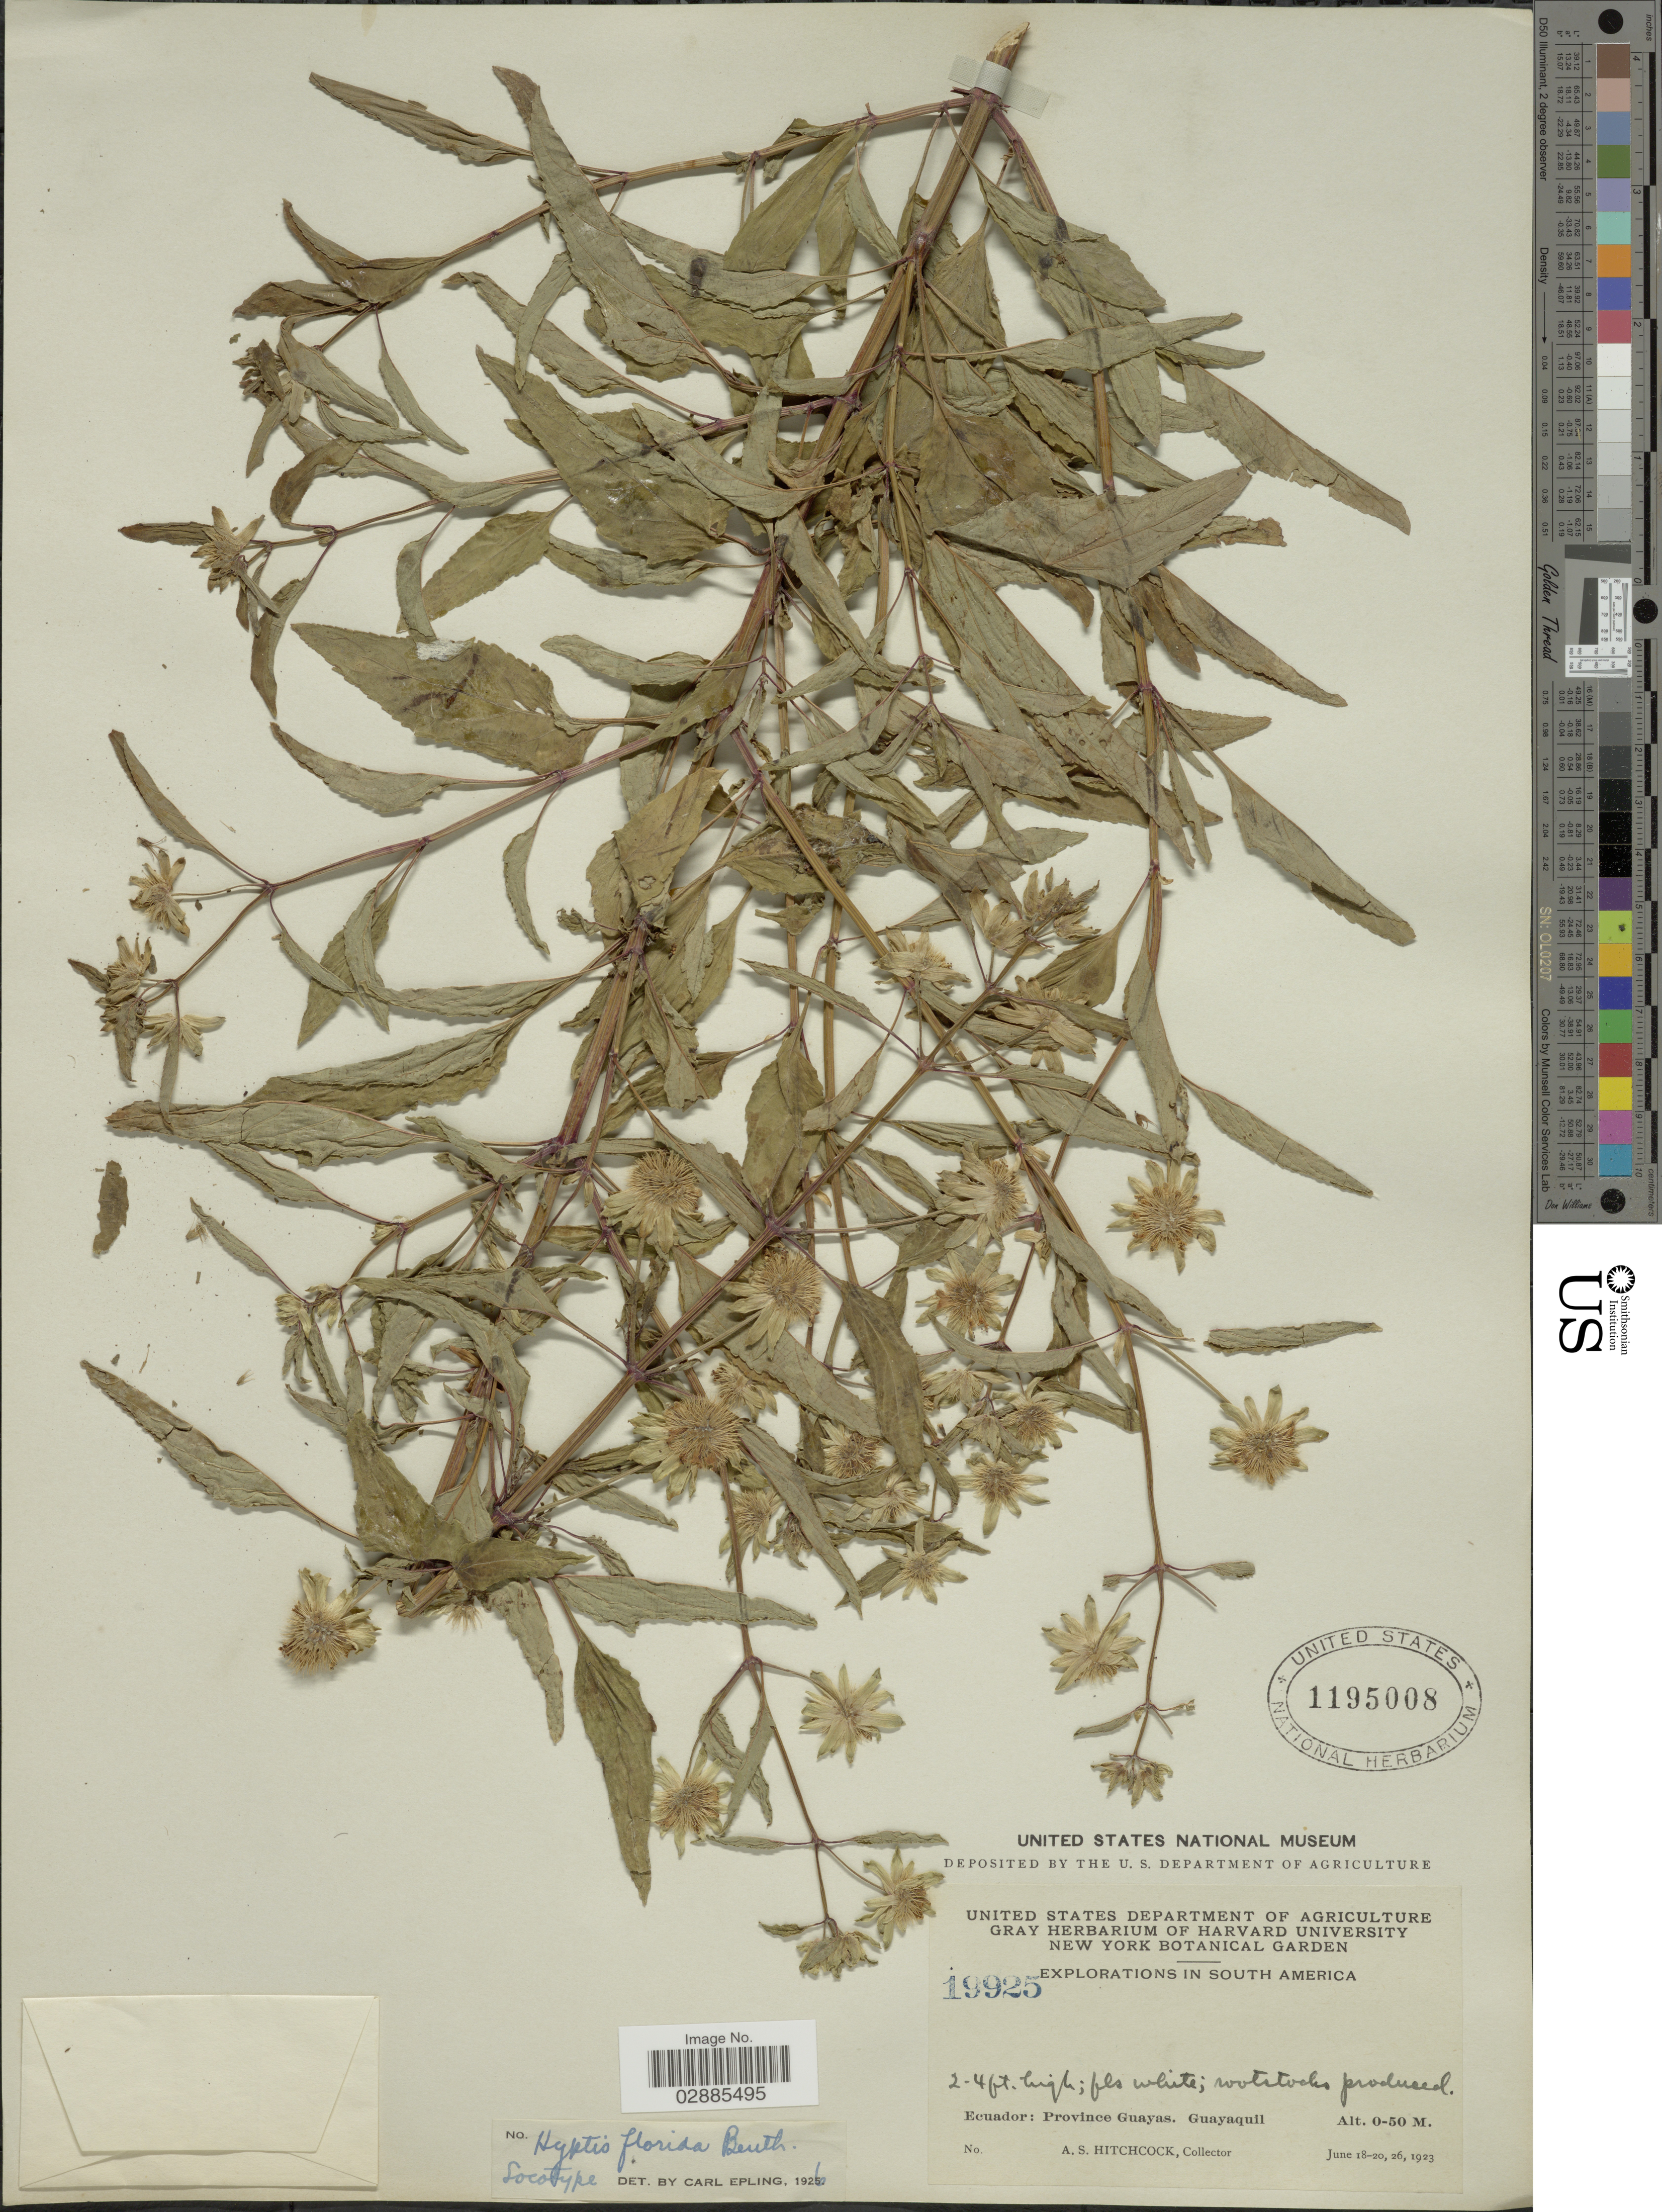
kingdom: Plantae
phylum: Tracheophyta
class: Magnoliopsida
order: Lamiales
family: Lamiaceae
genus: Hyptis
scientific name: Hyptis florida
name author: Benth.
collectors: A. S. Hitchcock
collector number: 19925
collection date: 1923-06-18/1923-06-26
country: Ecuador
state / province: Guayas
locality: Guayaquil.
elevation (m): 0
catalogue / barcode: US 1195008